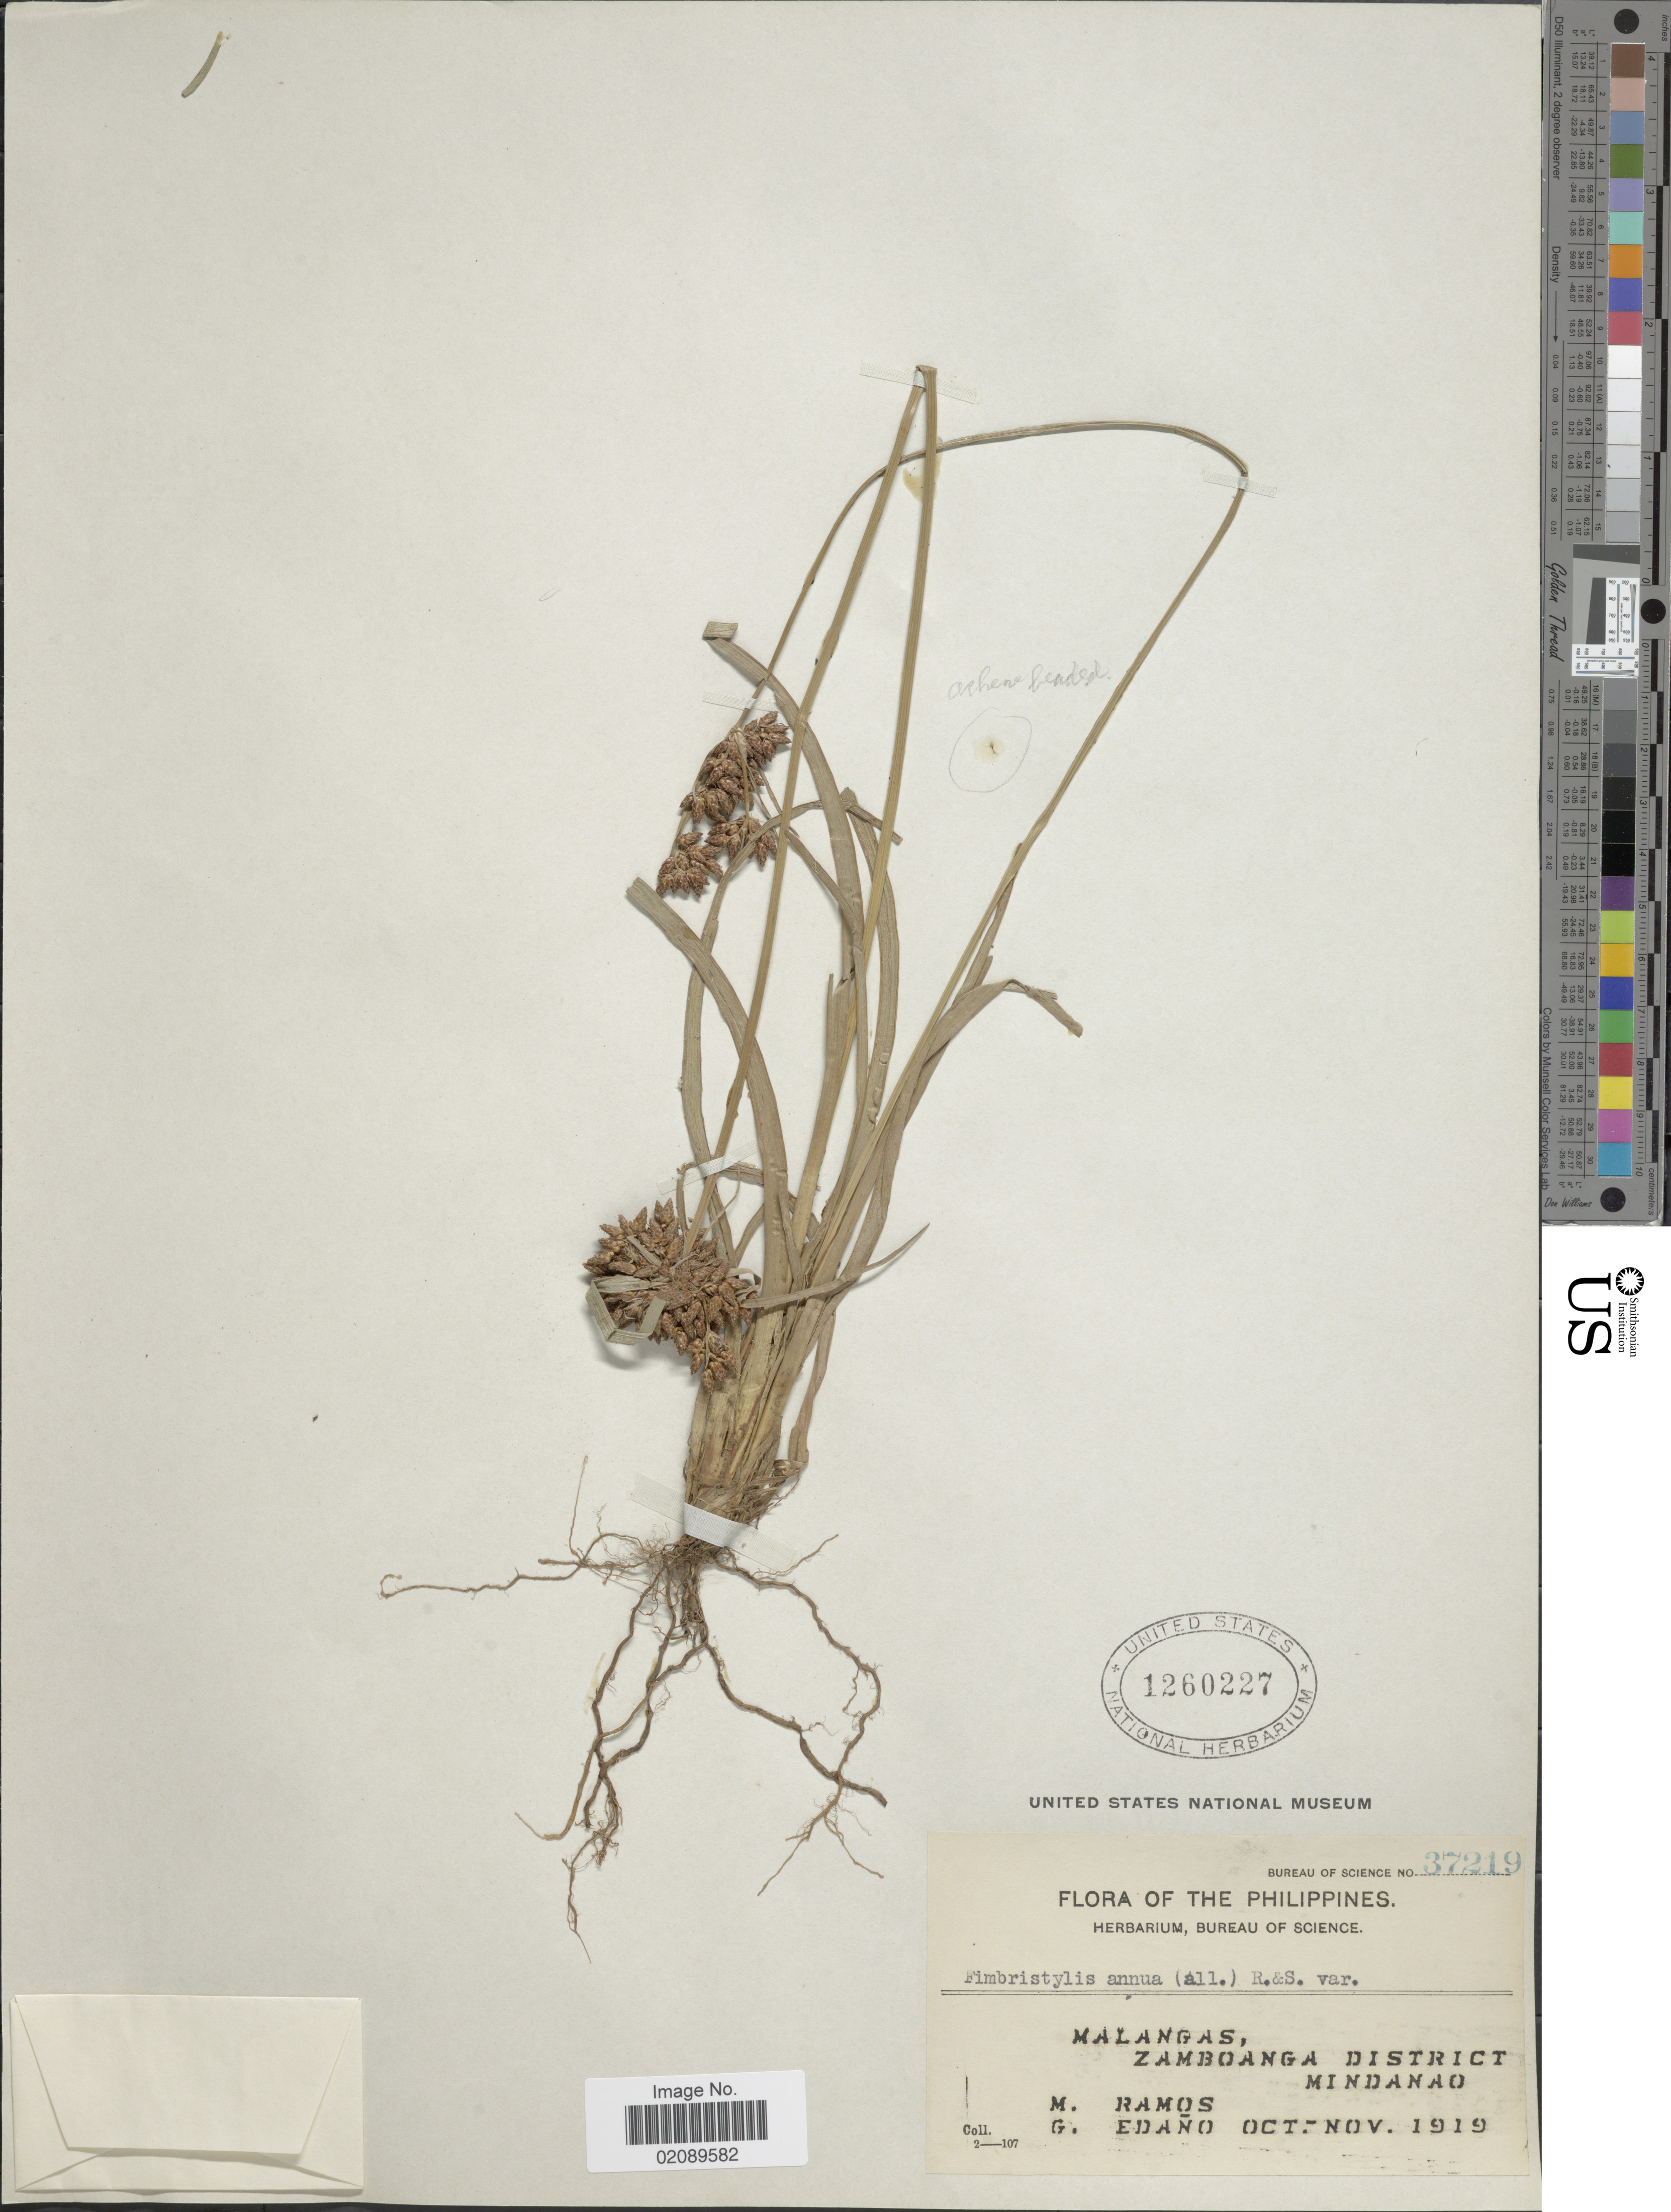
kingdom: Plantae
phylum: Tracheophyta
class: Liliopsida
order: Poales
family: Cyperaceae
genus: Fimbristylis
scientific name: Fimbristylis annua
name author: (All.) Roem. & Schult.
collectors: M. Ramos & G. Edaño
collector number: Bureau of Science 37219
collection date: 1919-10/1919-11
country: Philippines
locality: Malangas, Zamboanga District, Mindanao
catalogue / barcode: US 1260227